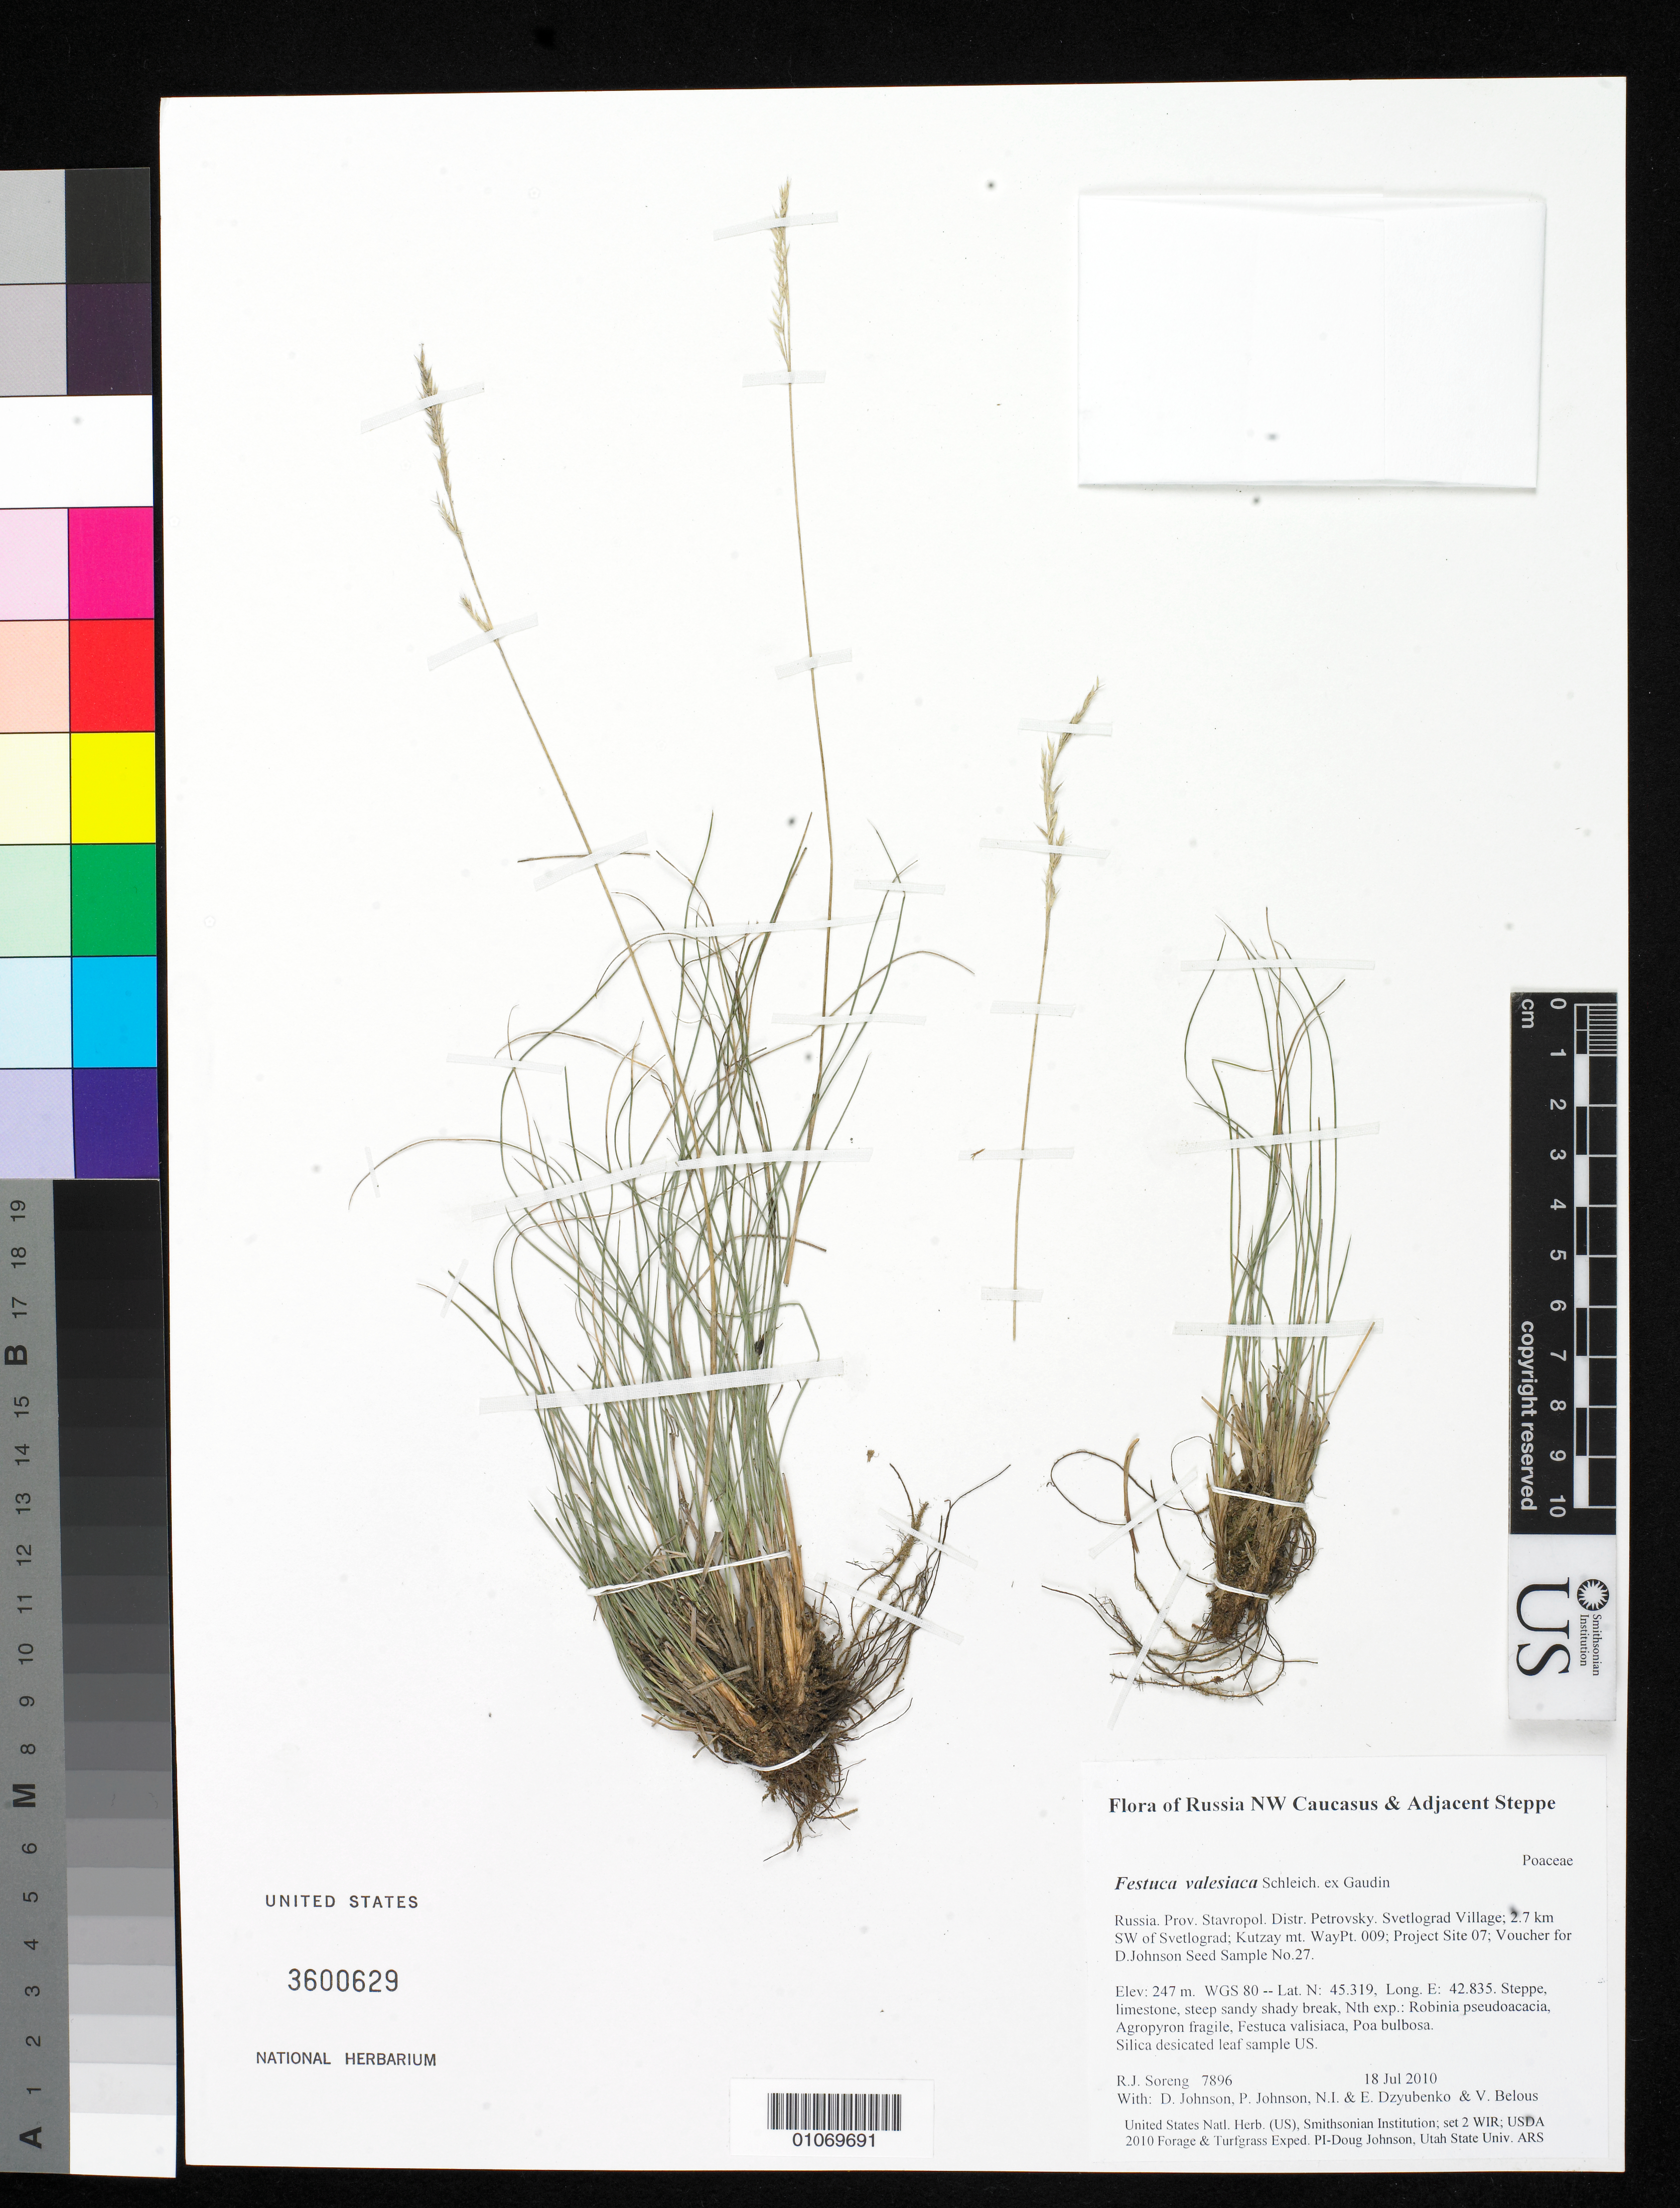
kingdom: Plantae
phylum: Tracheophyta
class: Liliopsida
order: Poales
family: Poaceae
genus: Festuca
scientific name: Festuca valesiaca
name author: Schleich. ex Gaudin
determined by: Soreng, Robert J., Research Associate (BOT), Smithsonian Institution - National Museum of Natural History (UNITED STATES)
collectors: R. J. Soreng, D. Johnson, P. Johnson, N. Dzyubenko, E. Dzyubenko & V. Belous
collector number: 7896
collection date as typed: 18 Jul 2010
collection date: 2010-07-18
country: Russian Federation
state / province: Stavropol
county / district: Petrovsky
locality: Svetlograd Village; 2.7 km SW of Svetlograd; Kutzay mt.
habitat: Steppe, limestone, steep sandy shady break, Nth exp.: Robinia pseudoacacia, Agropyron fragile, Festuca valisiaca, Poa bulbosa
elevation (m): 247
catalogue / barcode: US 3600629